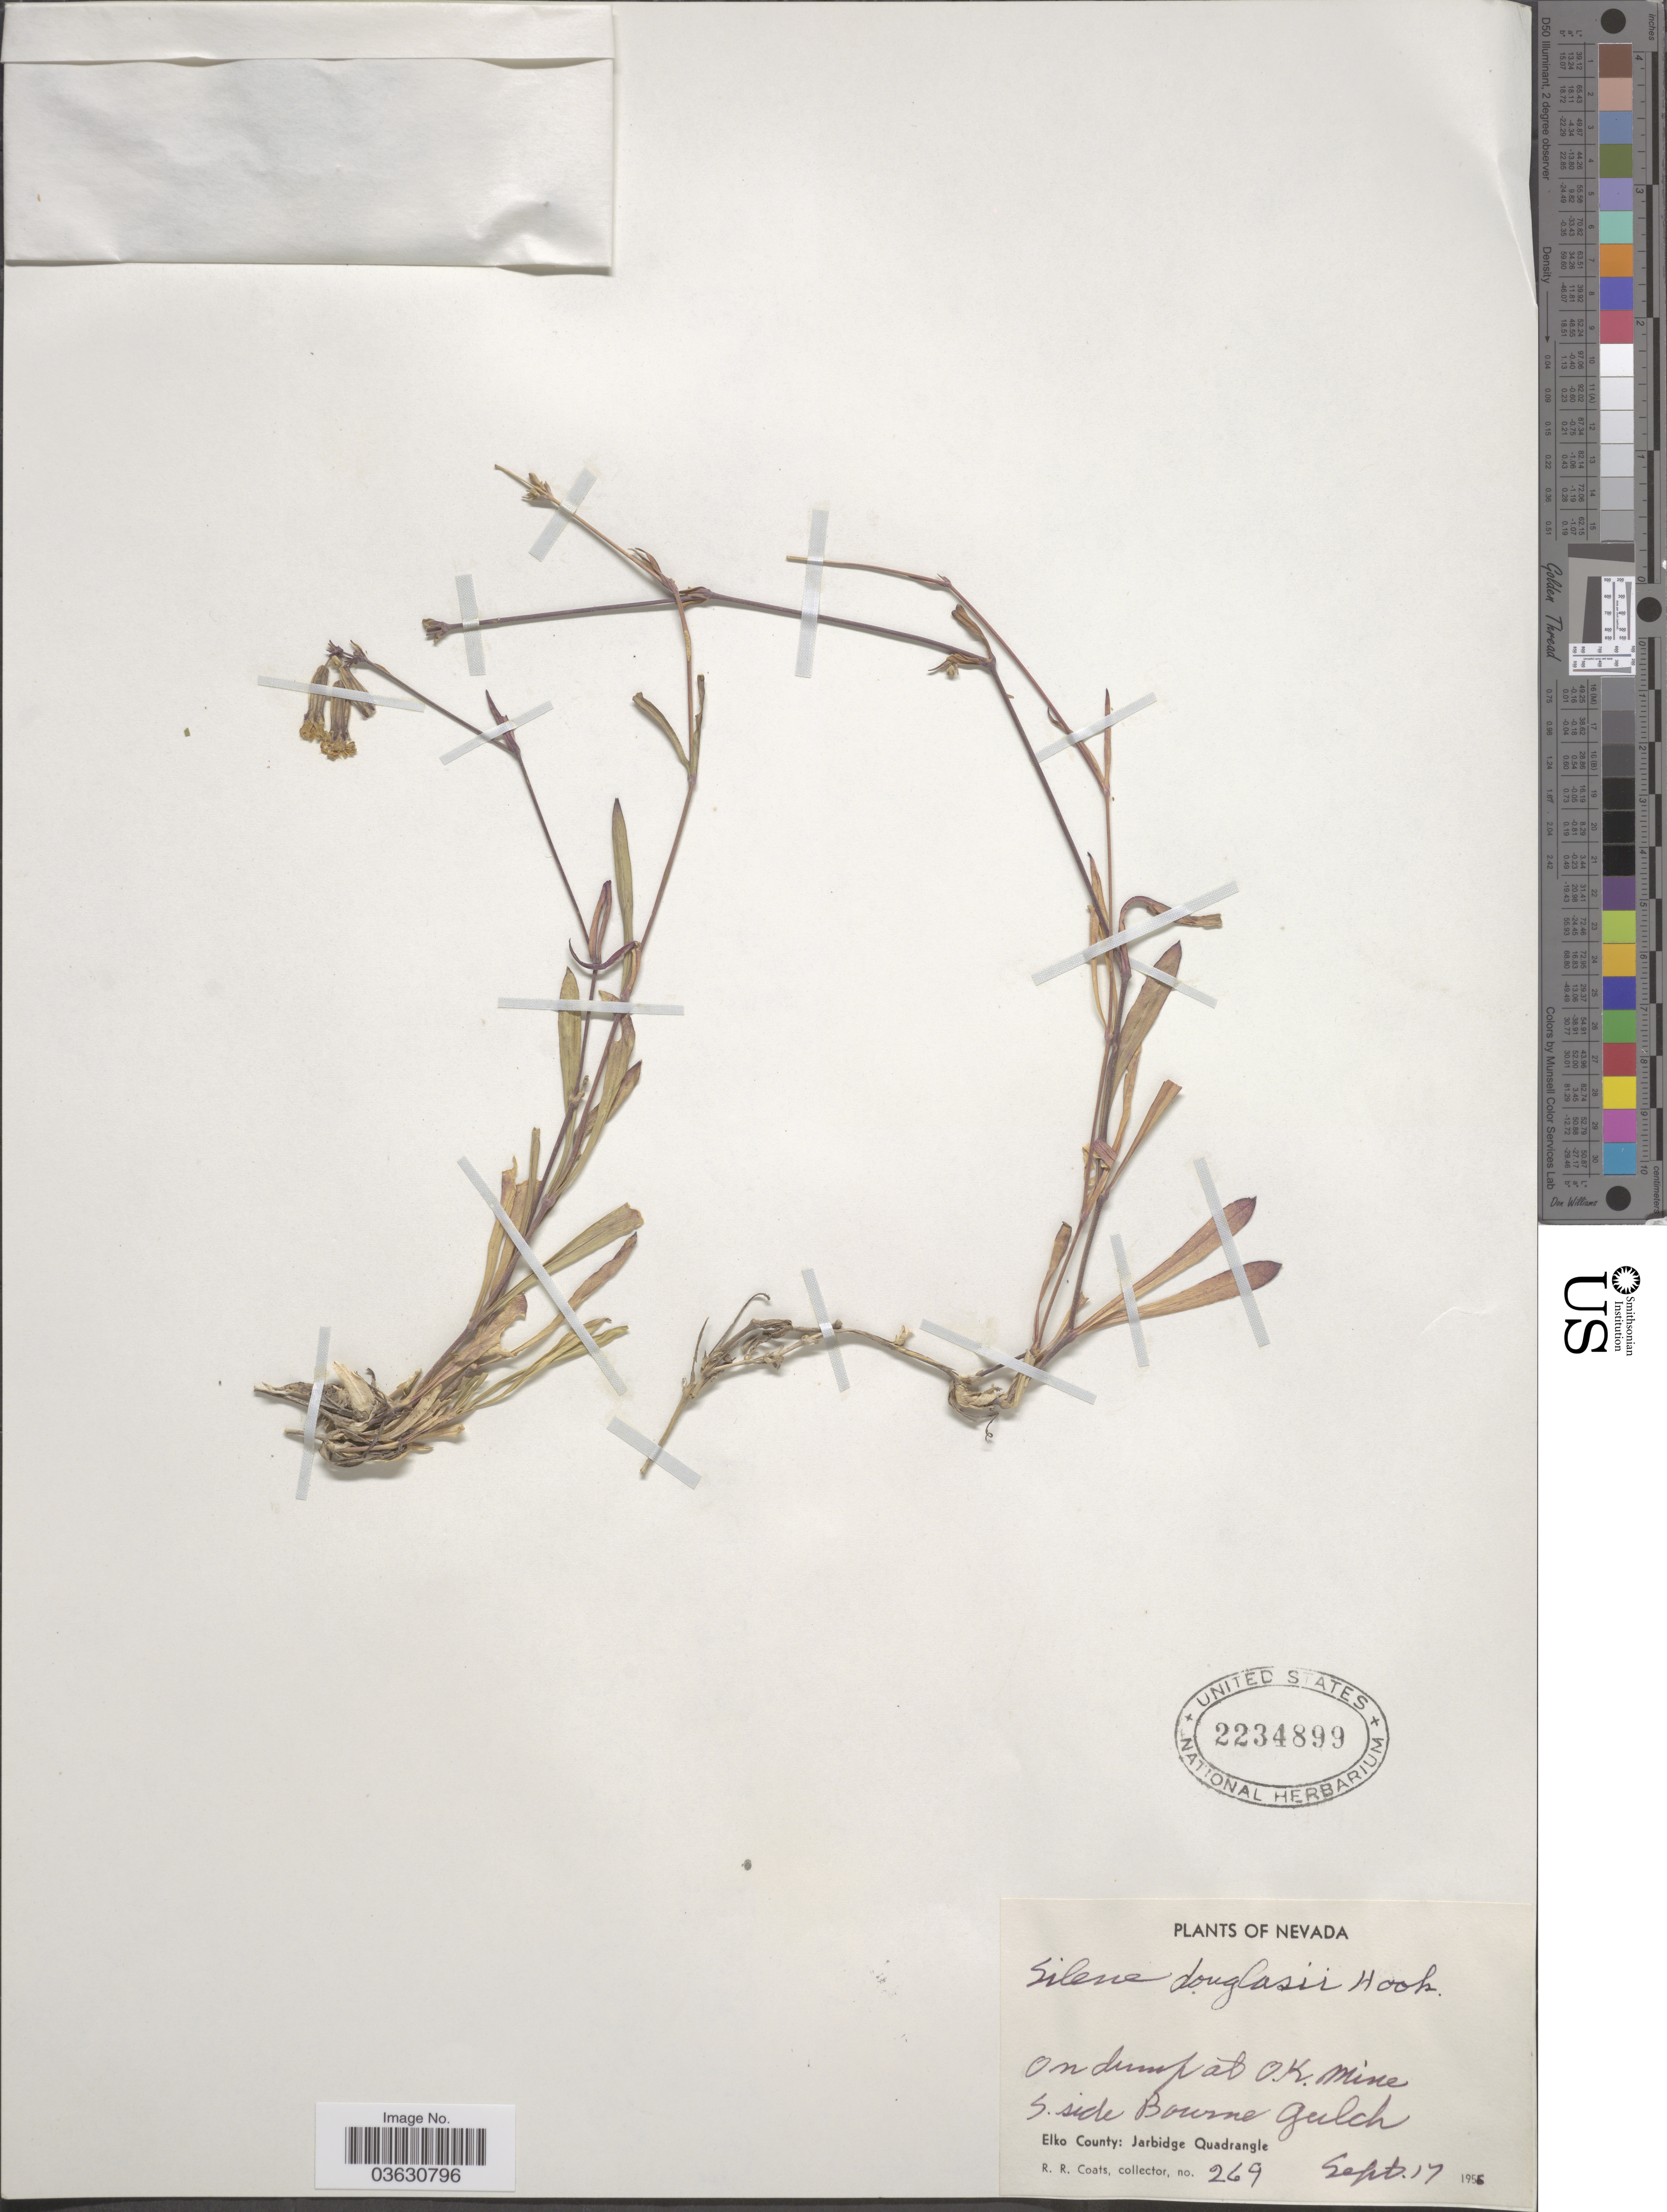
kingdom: Plantae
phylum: Tracheophyta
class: Magnoliopsida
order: Caryophyllales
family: Caryophyllaceae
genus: Silene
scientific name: Silene douglasii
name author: Hook.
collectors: R. Coats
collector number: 269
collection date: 1955-09-17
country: United States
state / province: Nevada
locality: On dump at O.K. Mine, S. side Bourne Gulch. Elko County: Jarbridge Quadrangle.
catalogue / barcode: US 2234899